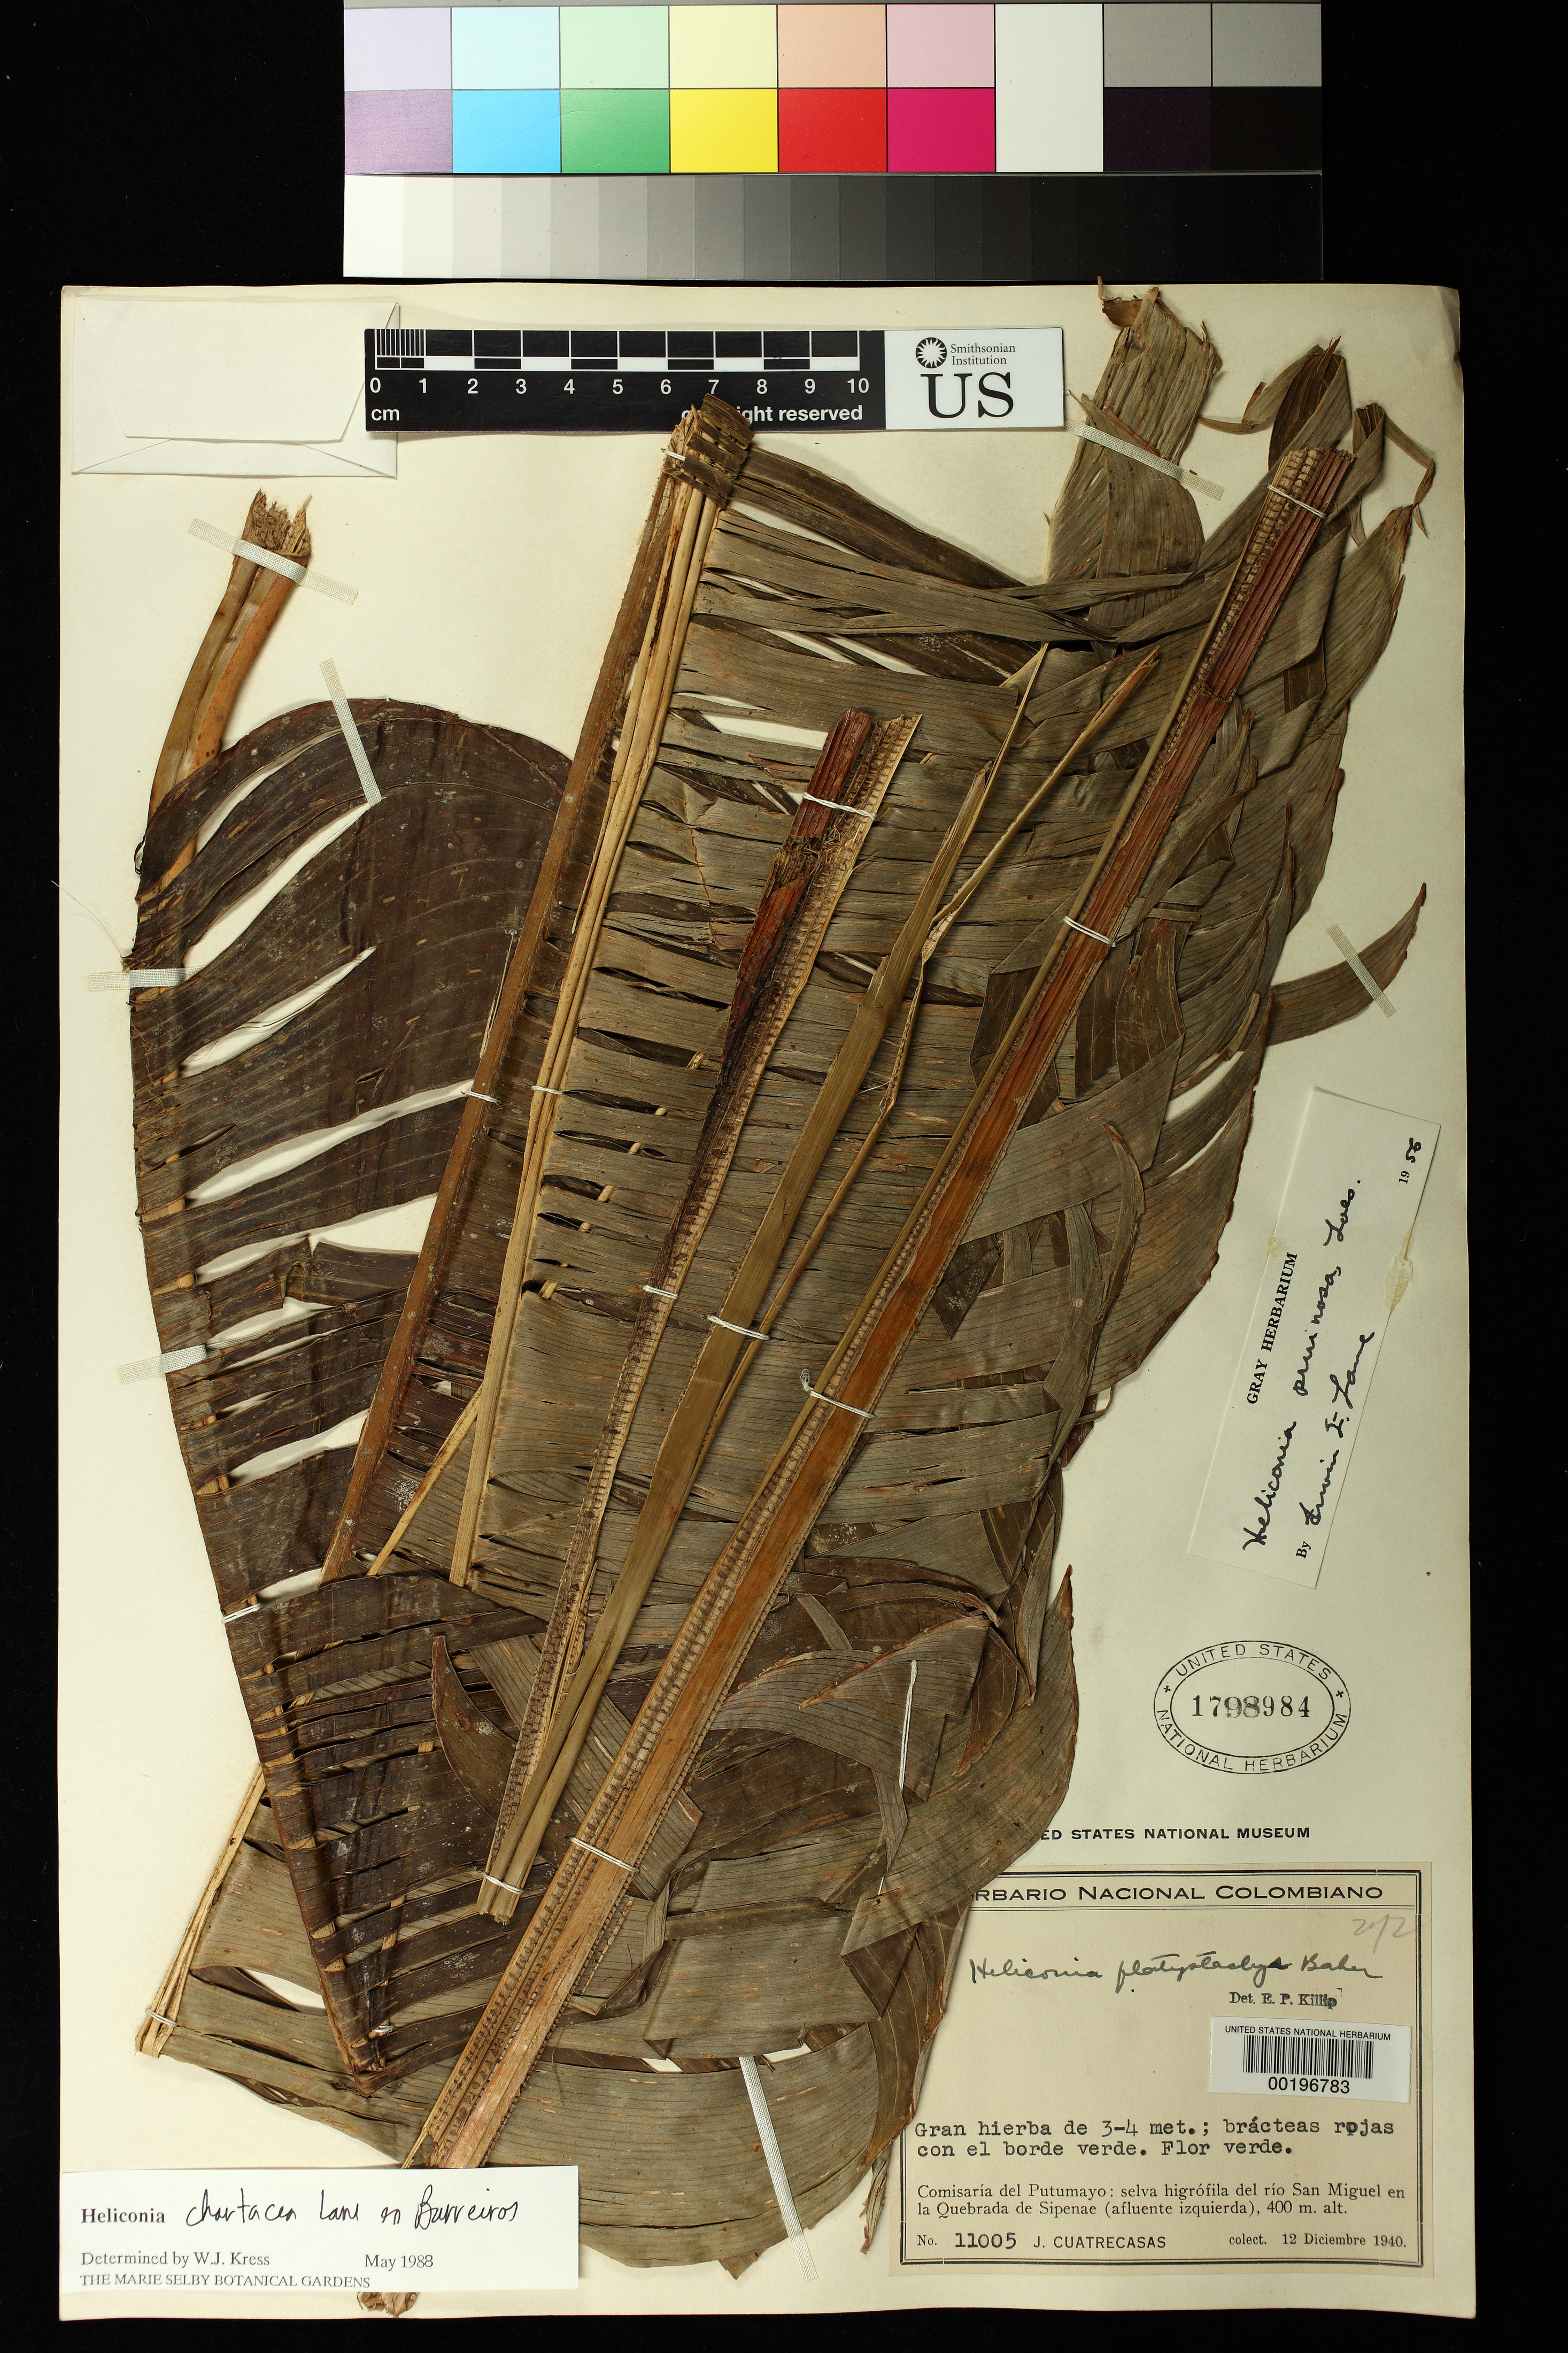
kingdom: Plantae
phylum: Tracheophyta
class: Liliopsida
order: Zingiberales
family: Heliconiaceae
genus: Heliconia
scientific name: Heliconia chartacea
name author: Lane ex Barreiros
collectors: J. Cuatrecasas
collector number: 11005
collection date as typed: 12 Dec 1940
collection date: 1940-12-12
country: Colombia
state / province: Putumayo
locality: Selva higrofila del Rio Sal Miguel en la Quebrada de Sipenae (left tributary)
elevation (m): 400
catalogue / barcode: US 1798984